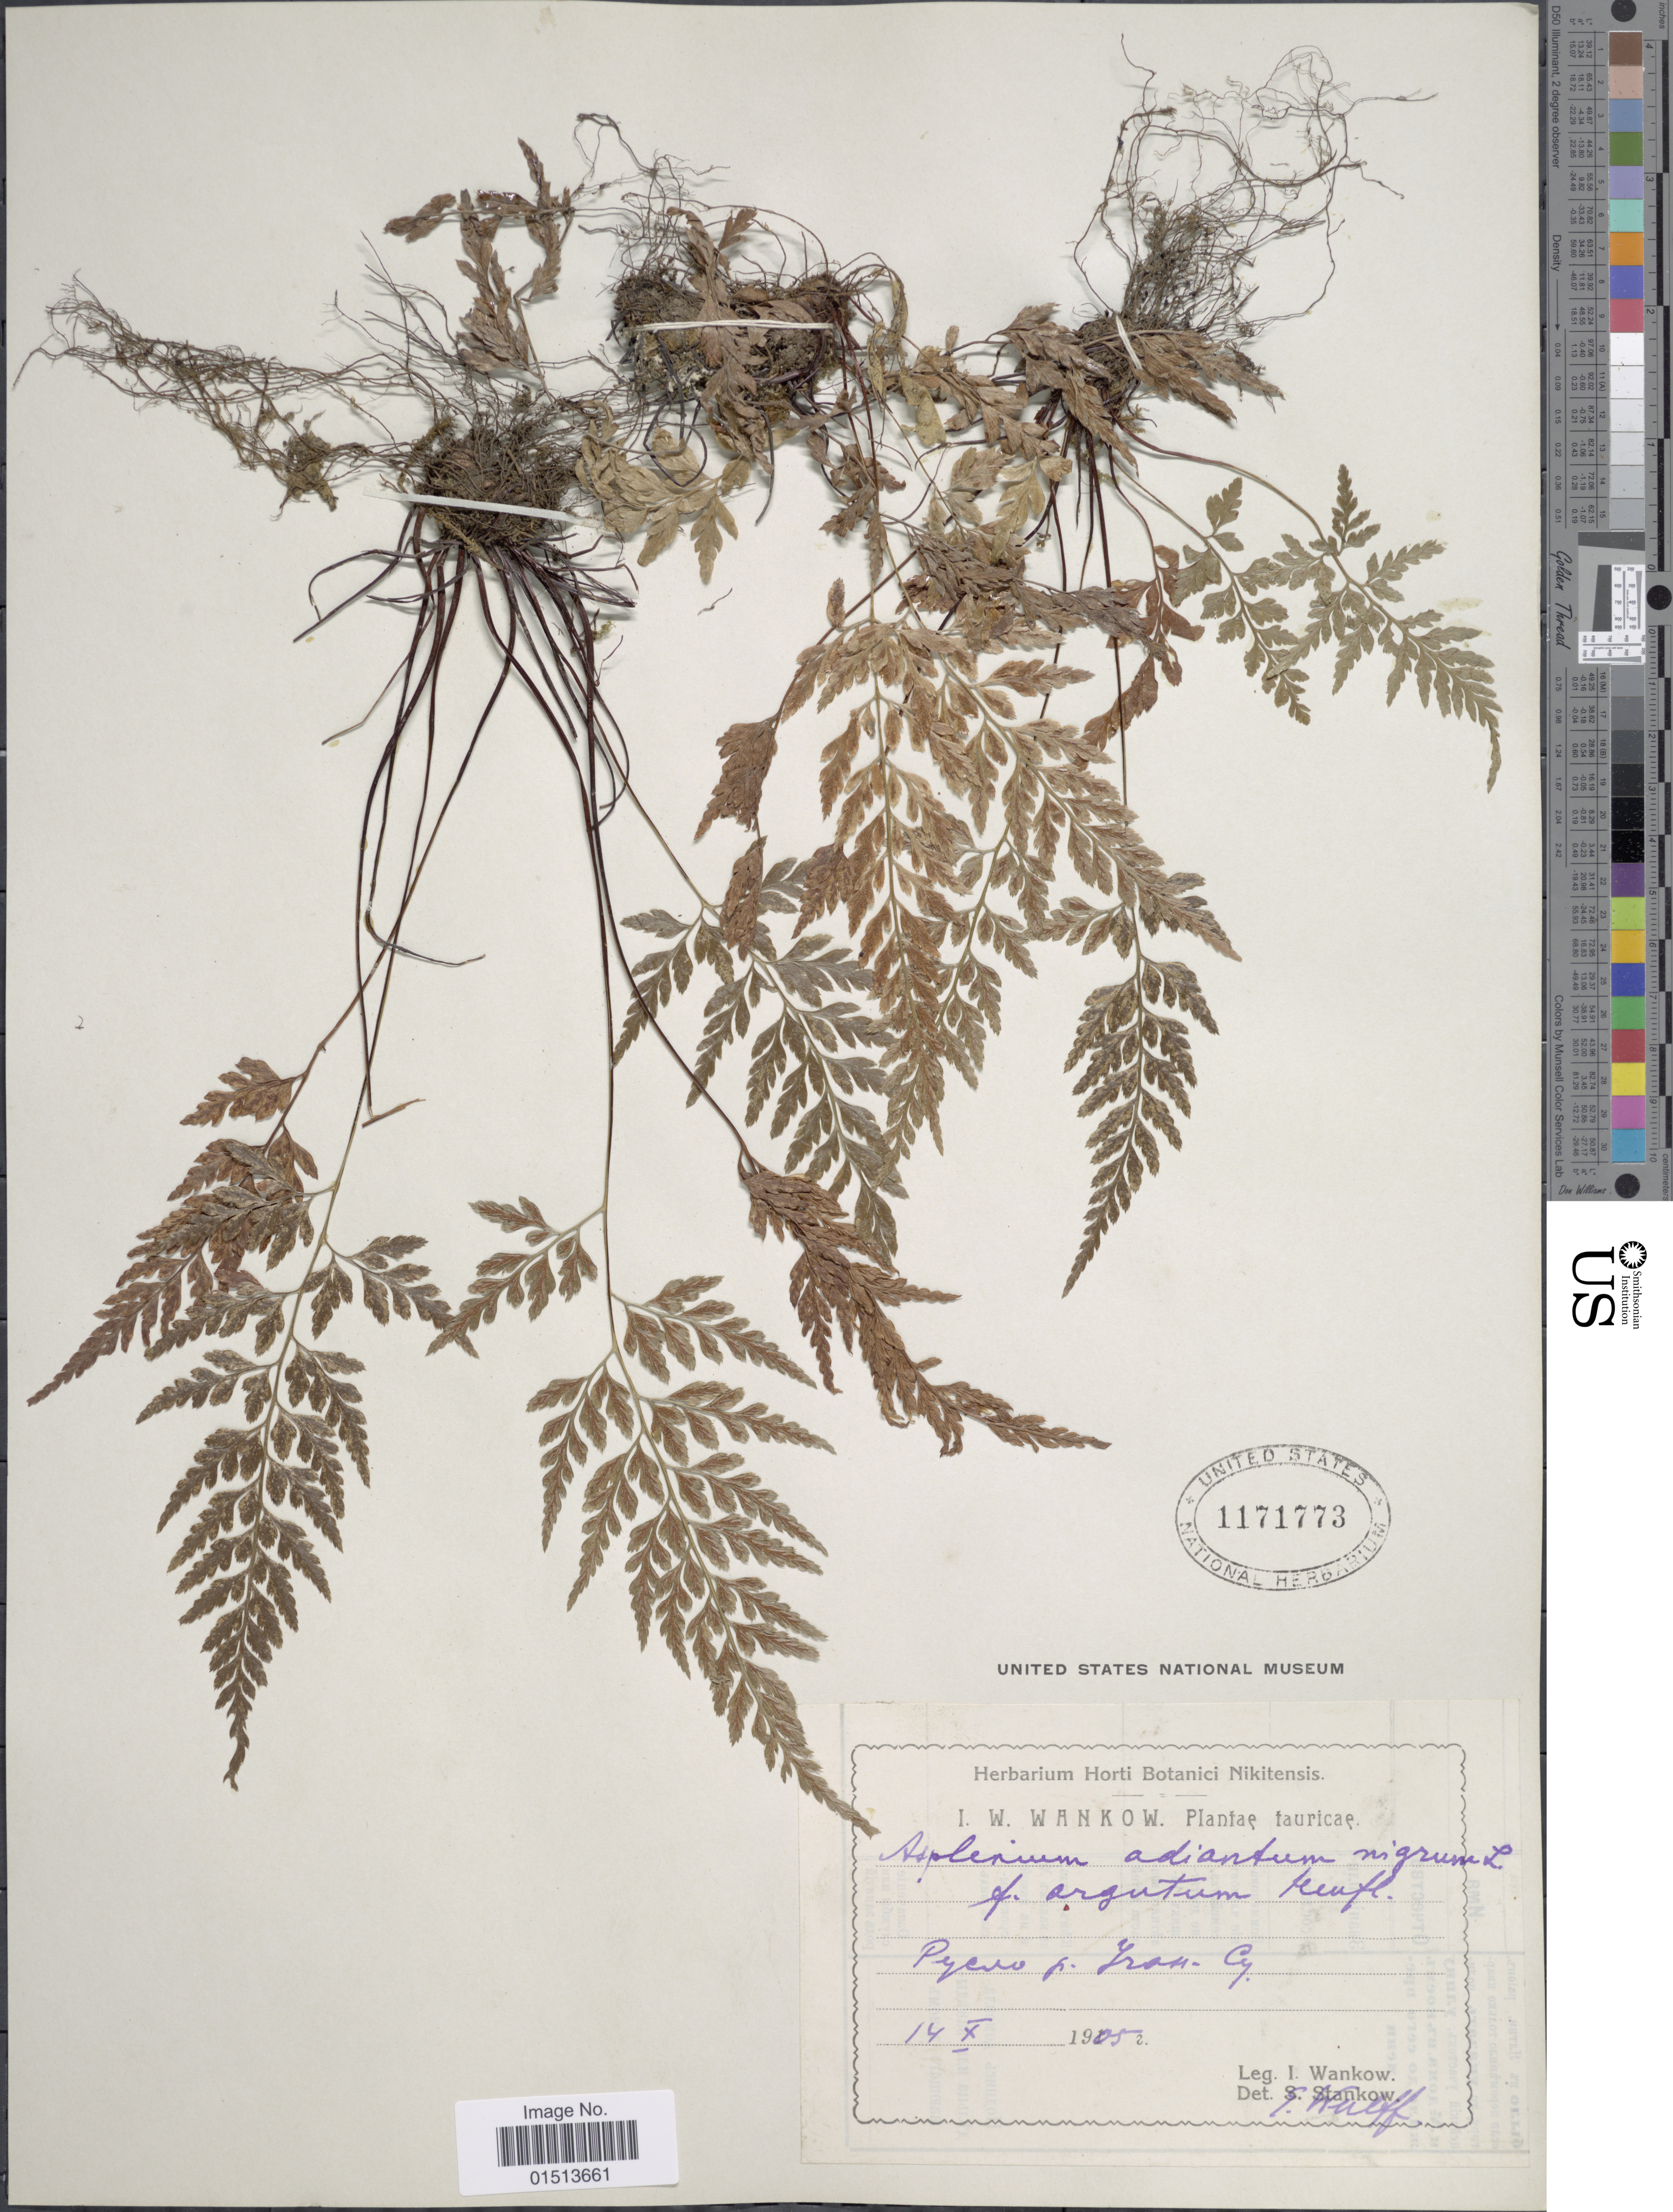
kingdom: Plantae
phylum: Tracheophyta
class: Polypodiopsida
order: Polypodiales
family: Aspleniaceae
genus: Asplenium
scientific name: Asplenium adiantum-nigrum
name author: L.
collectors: I. Wankow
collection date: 1905-10-14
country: Iran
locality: Tauricae, Pyreno p. Iran. Cy. [interpreted]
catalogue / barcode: US 1171773